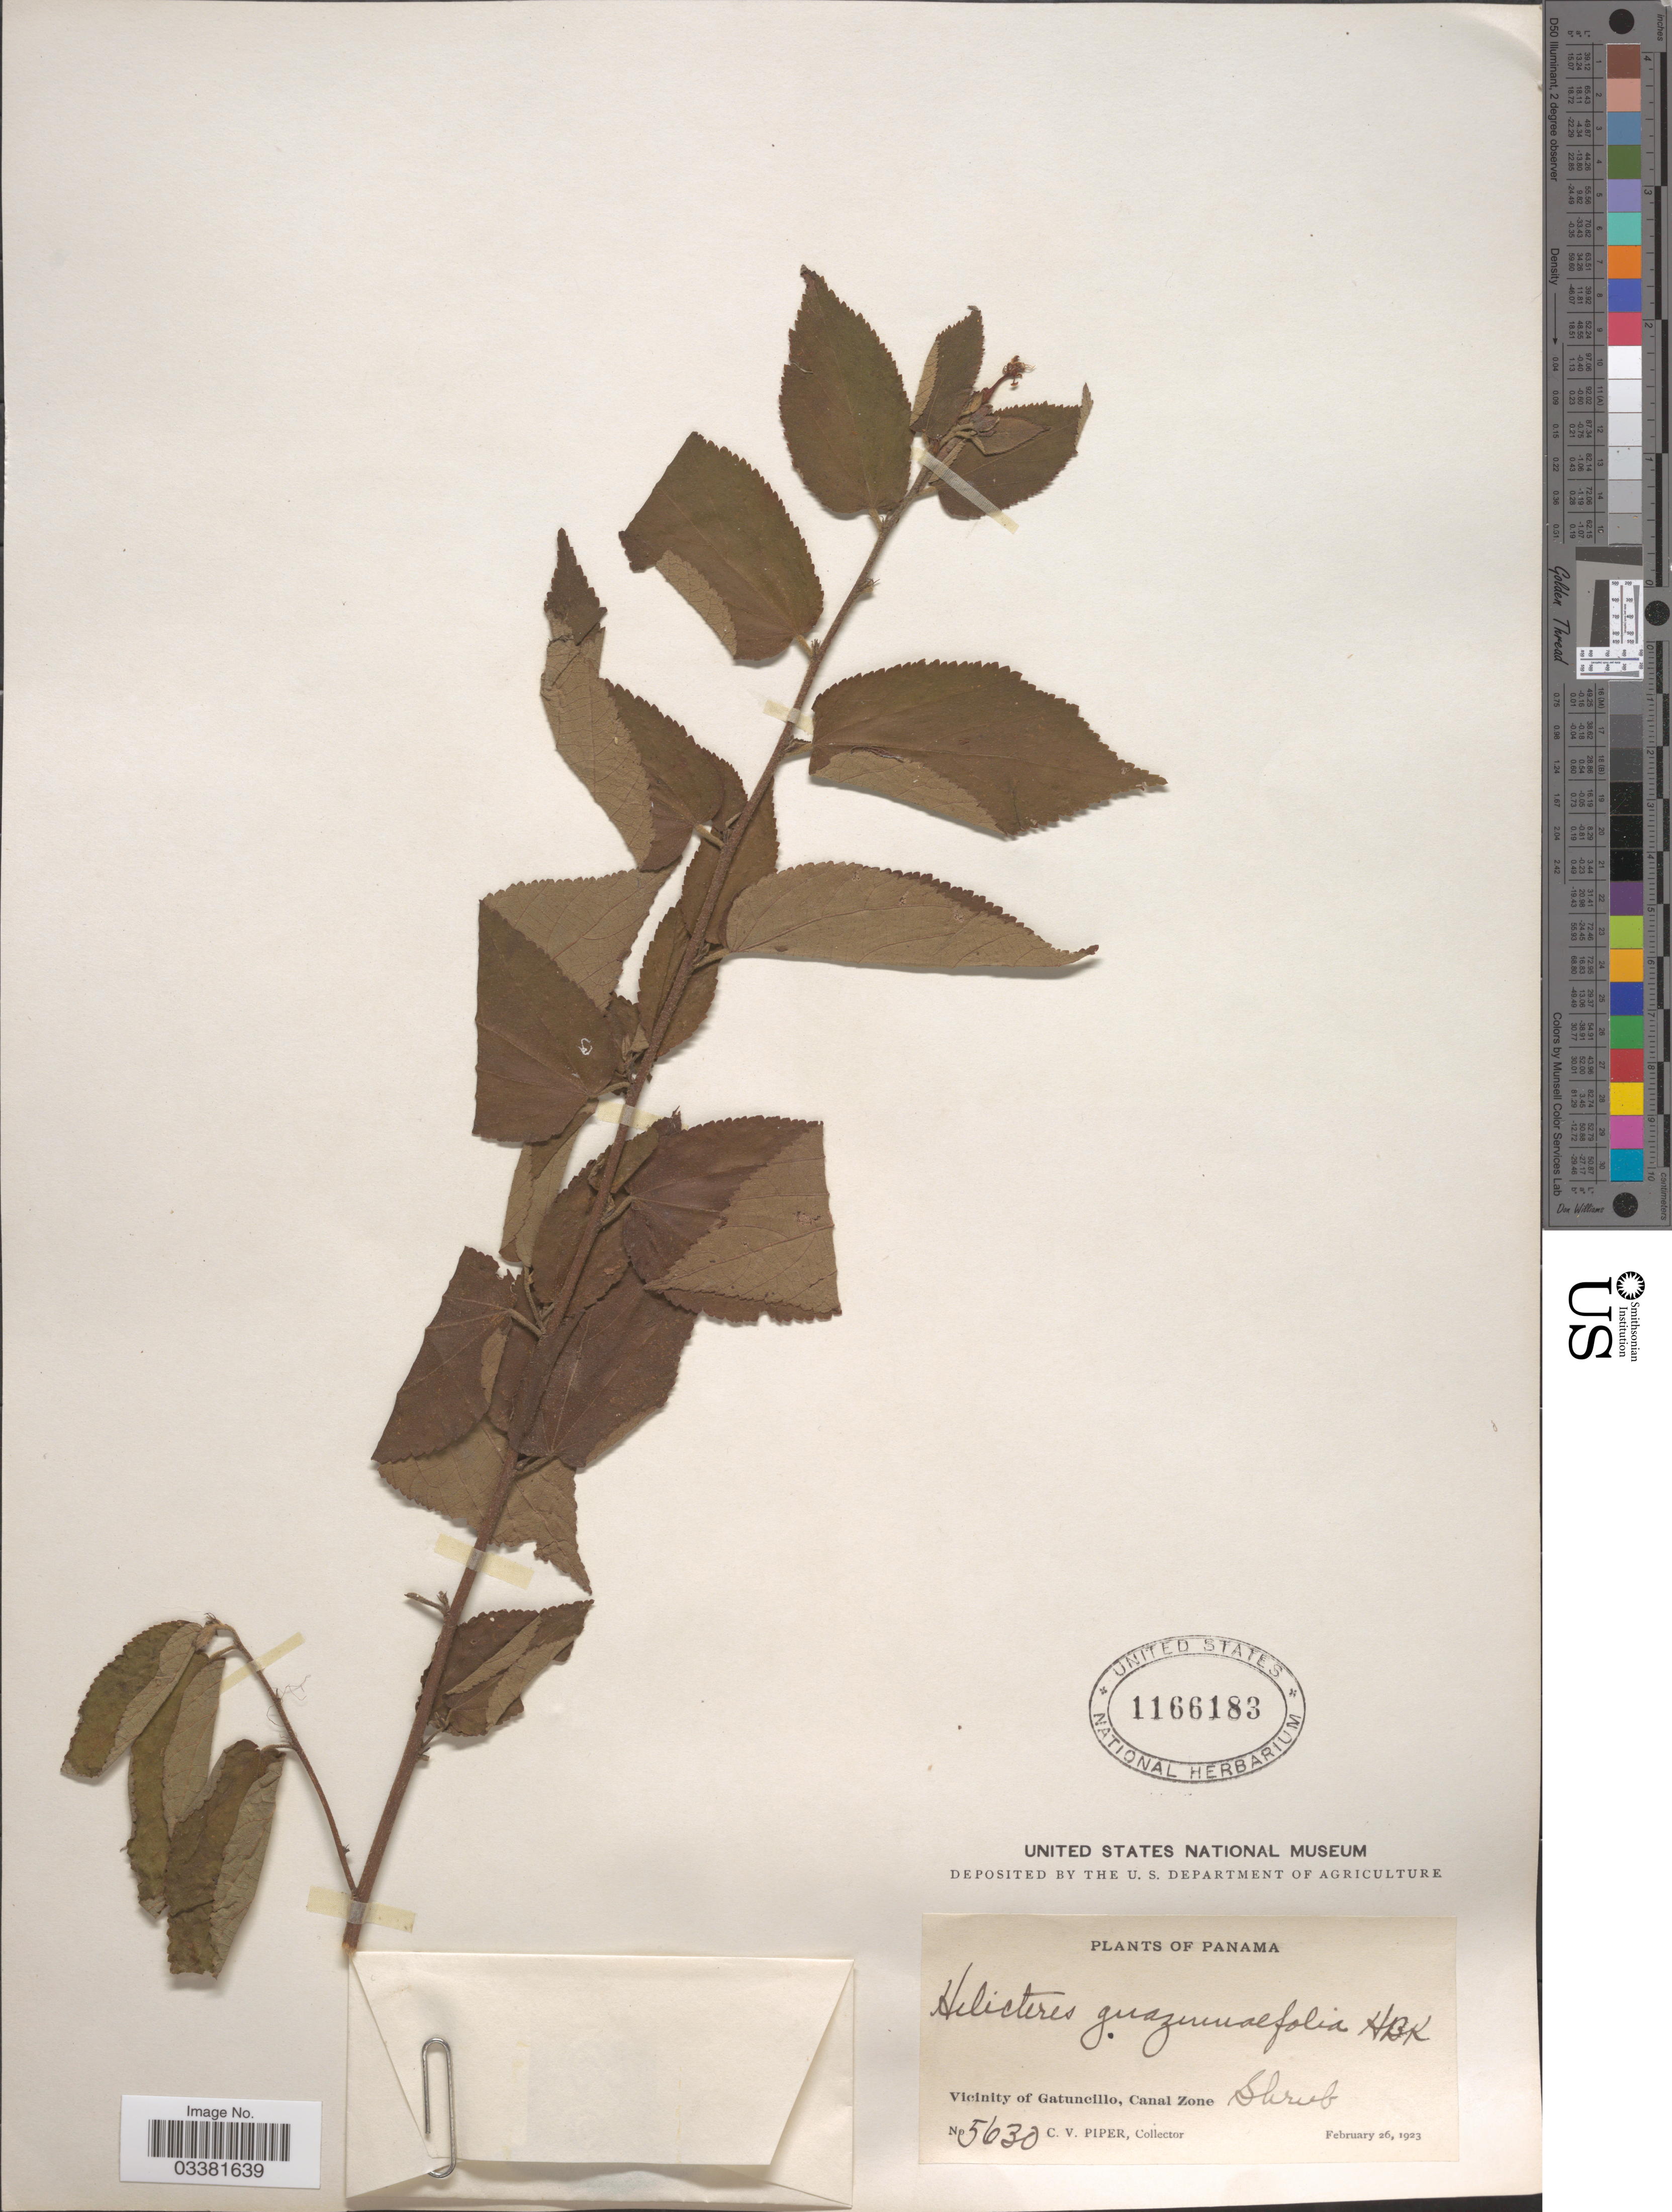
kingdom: Plantae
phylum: Tracheophyta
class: Magnoliopsida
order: Malvales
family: Malvaceae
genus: Helicteres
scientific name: Helicteres guazumifolia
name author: Kunth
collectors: C. V. Piper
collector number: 5630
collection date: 1923-02-26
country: Panama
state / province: Colón / Panamá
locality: Vicinity of Gatuncillo, Canal Zone.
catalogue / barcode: US 1166183